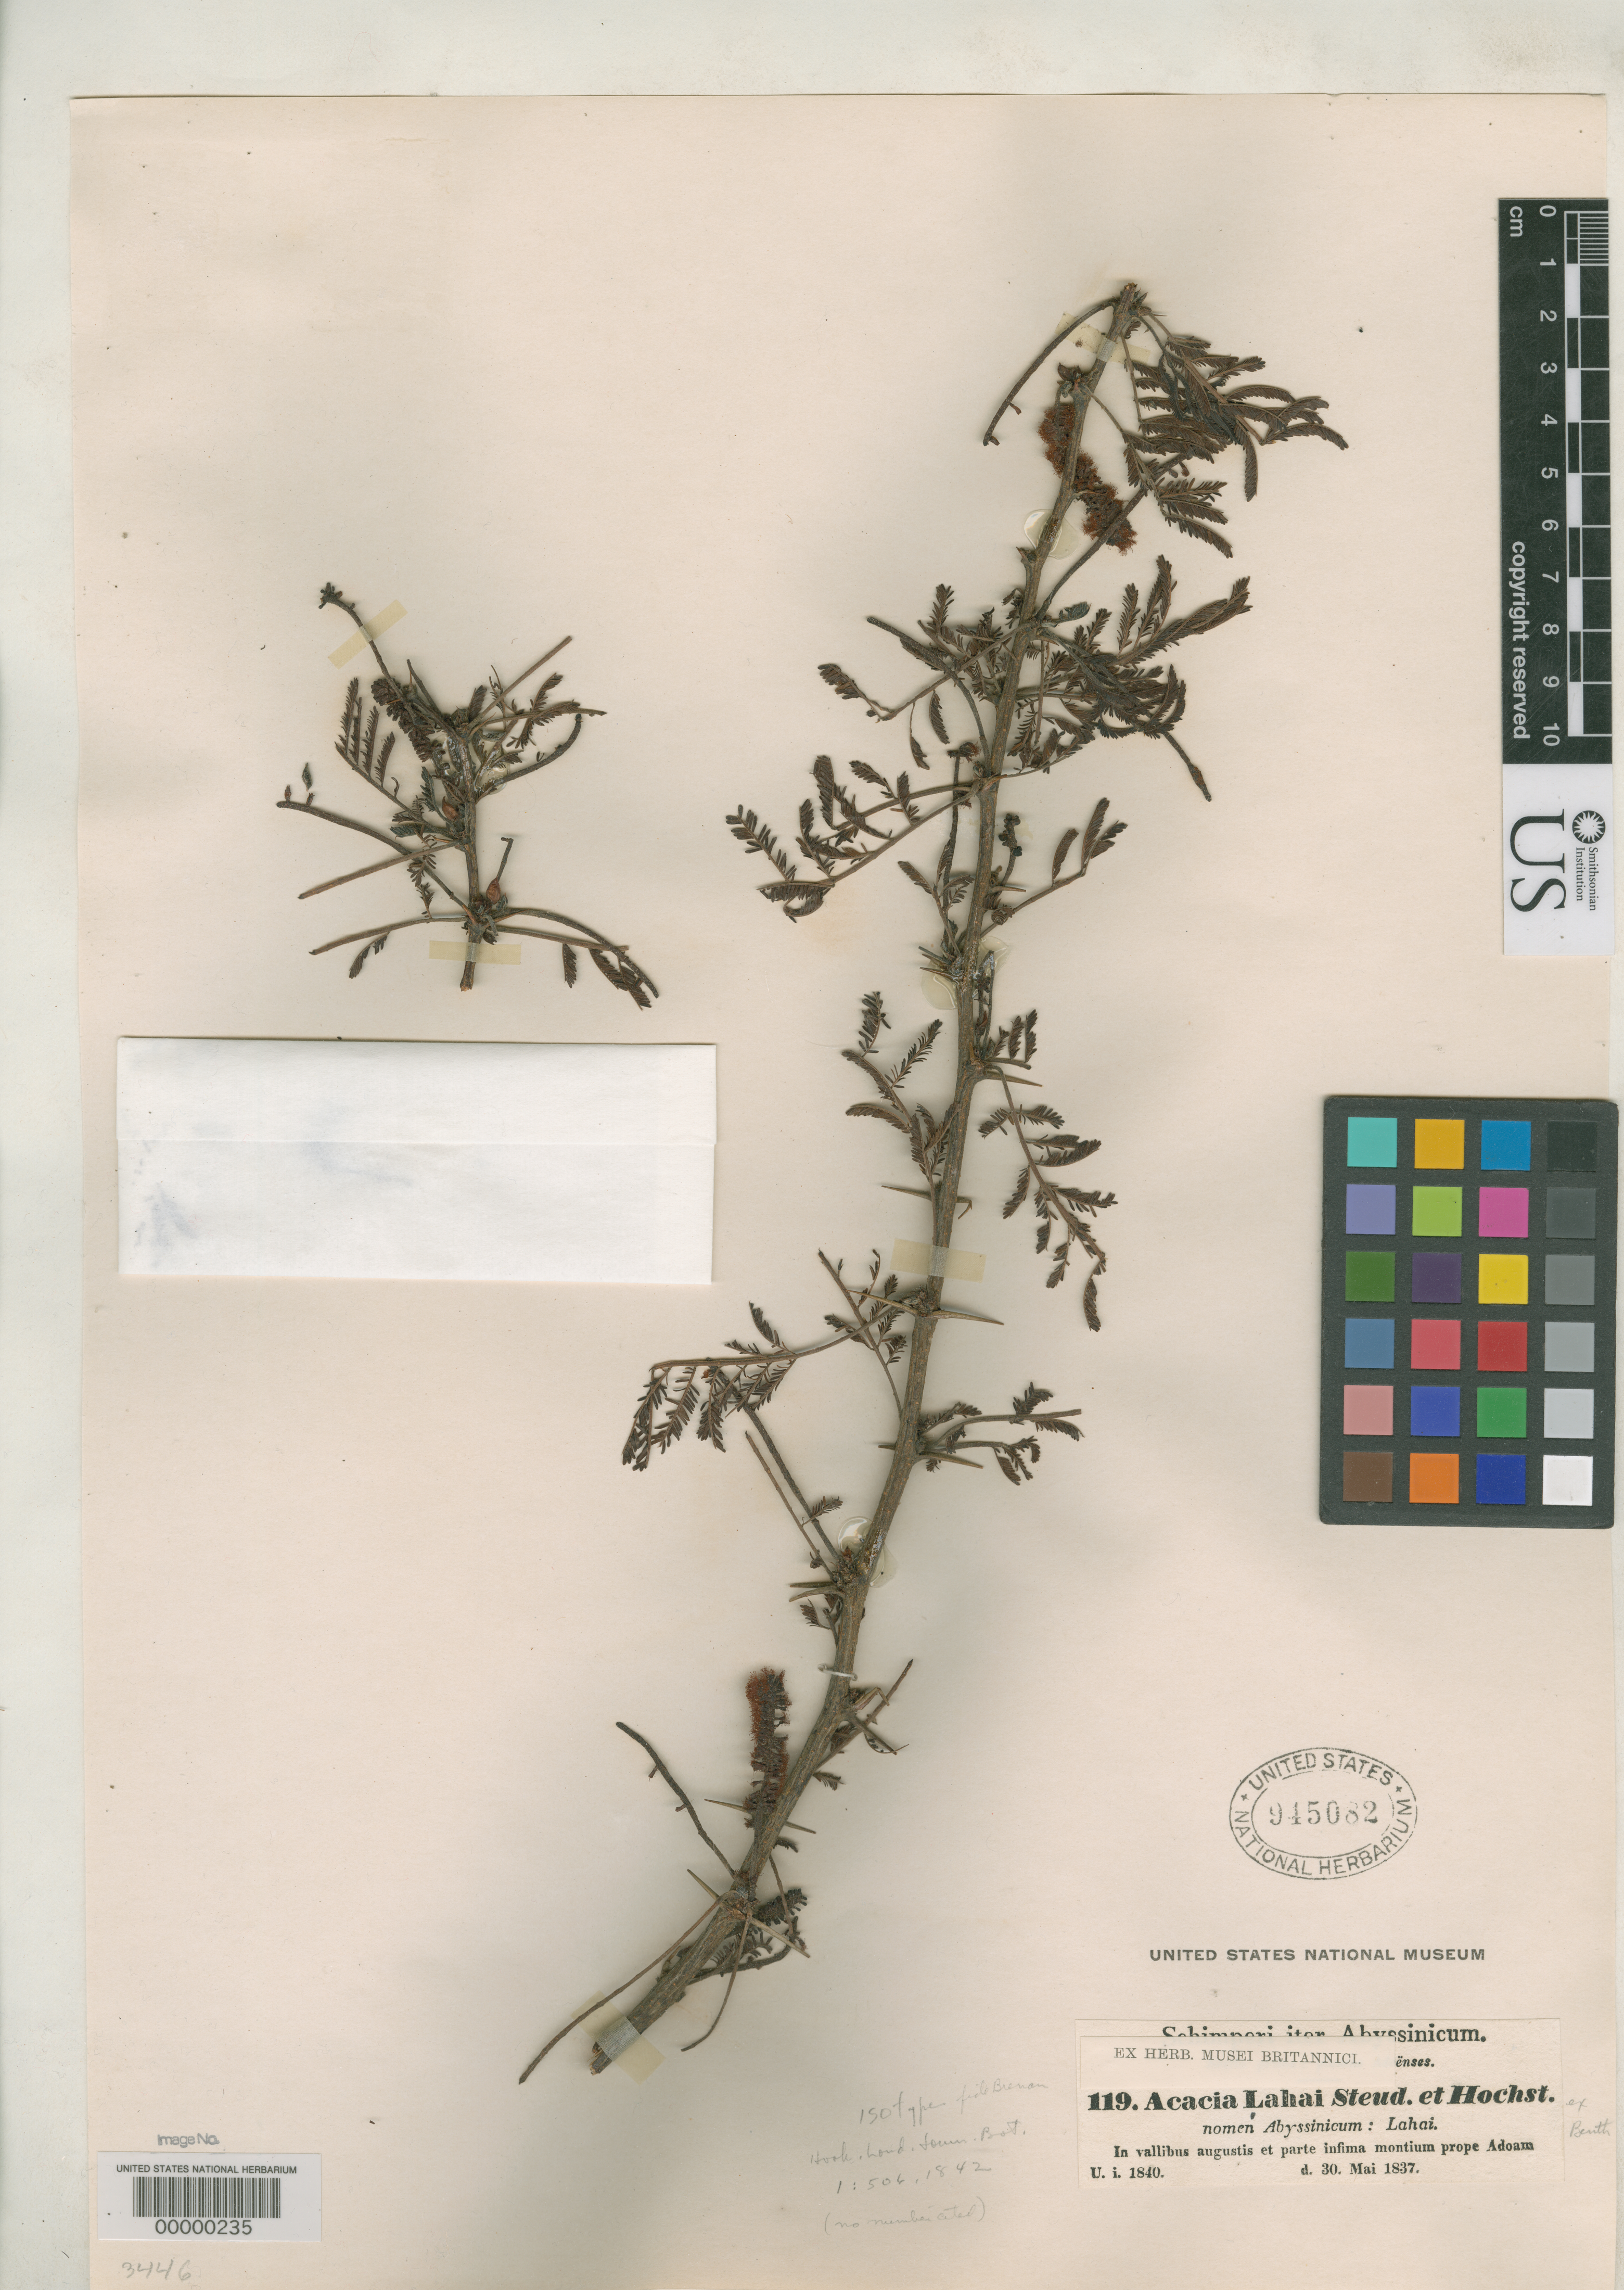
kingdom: Plantae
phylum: Tracheophyta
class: Magnoliopsida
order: Fabales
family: Fabaceae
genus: Acacia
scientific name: Acacia lahai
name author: Steud. & Hochst. ex Benth.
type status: Isotype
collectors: M. Schimper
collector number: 119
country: Ethiopia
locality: Ado; (country as "Abyssinia").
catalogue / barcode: US 945082